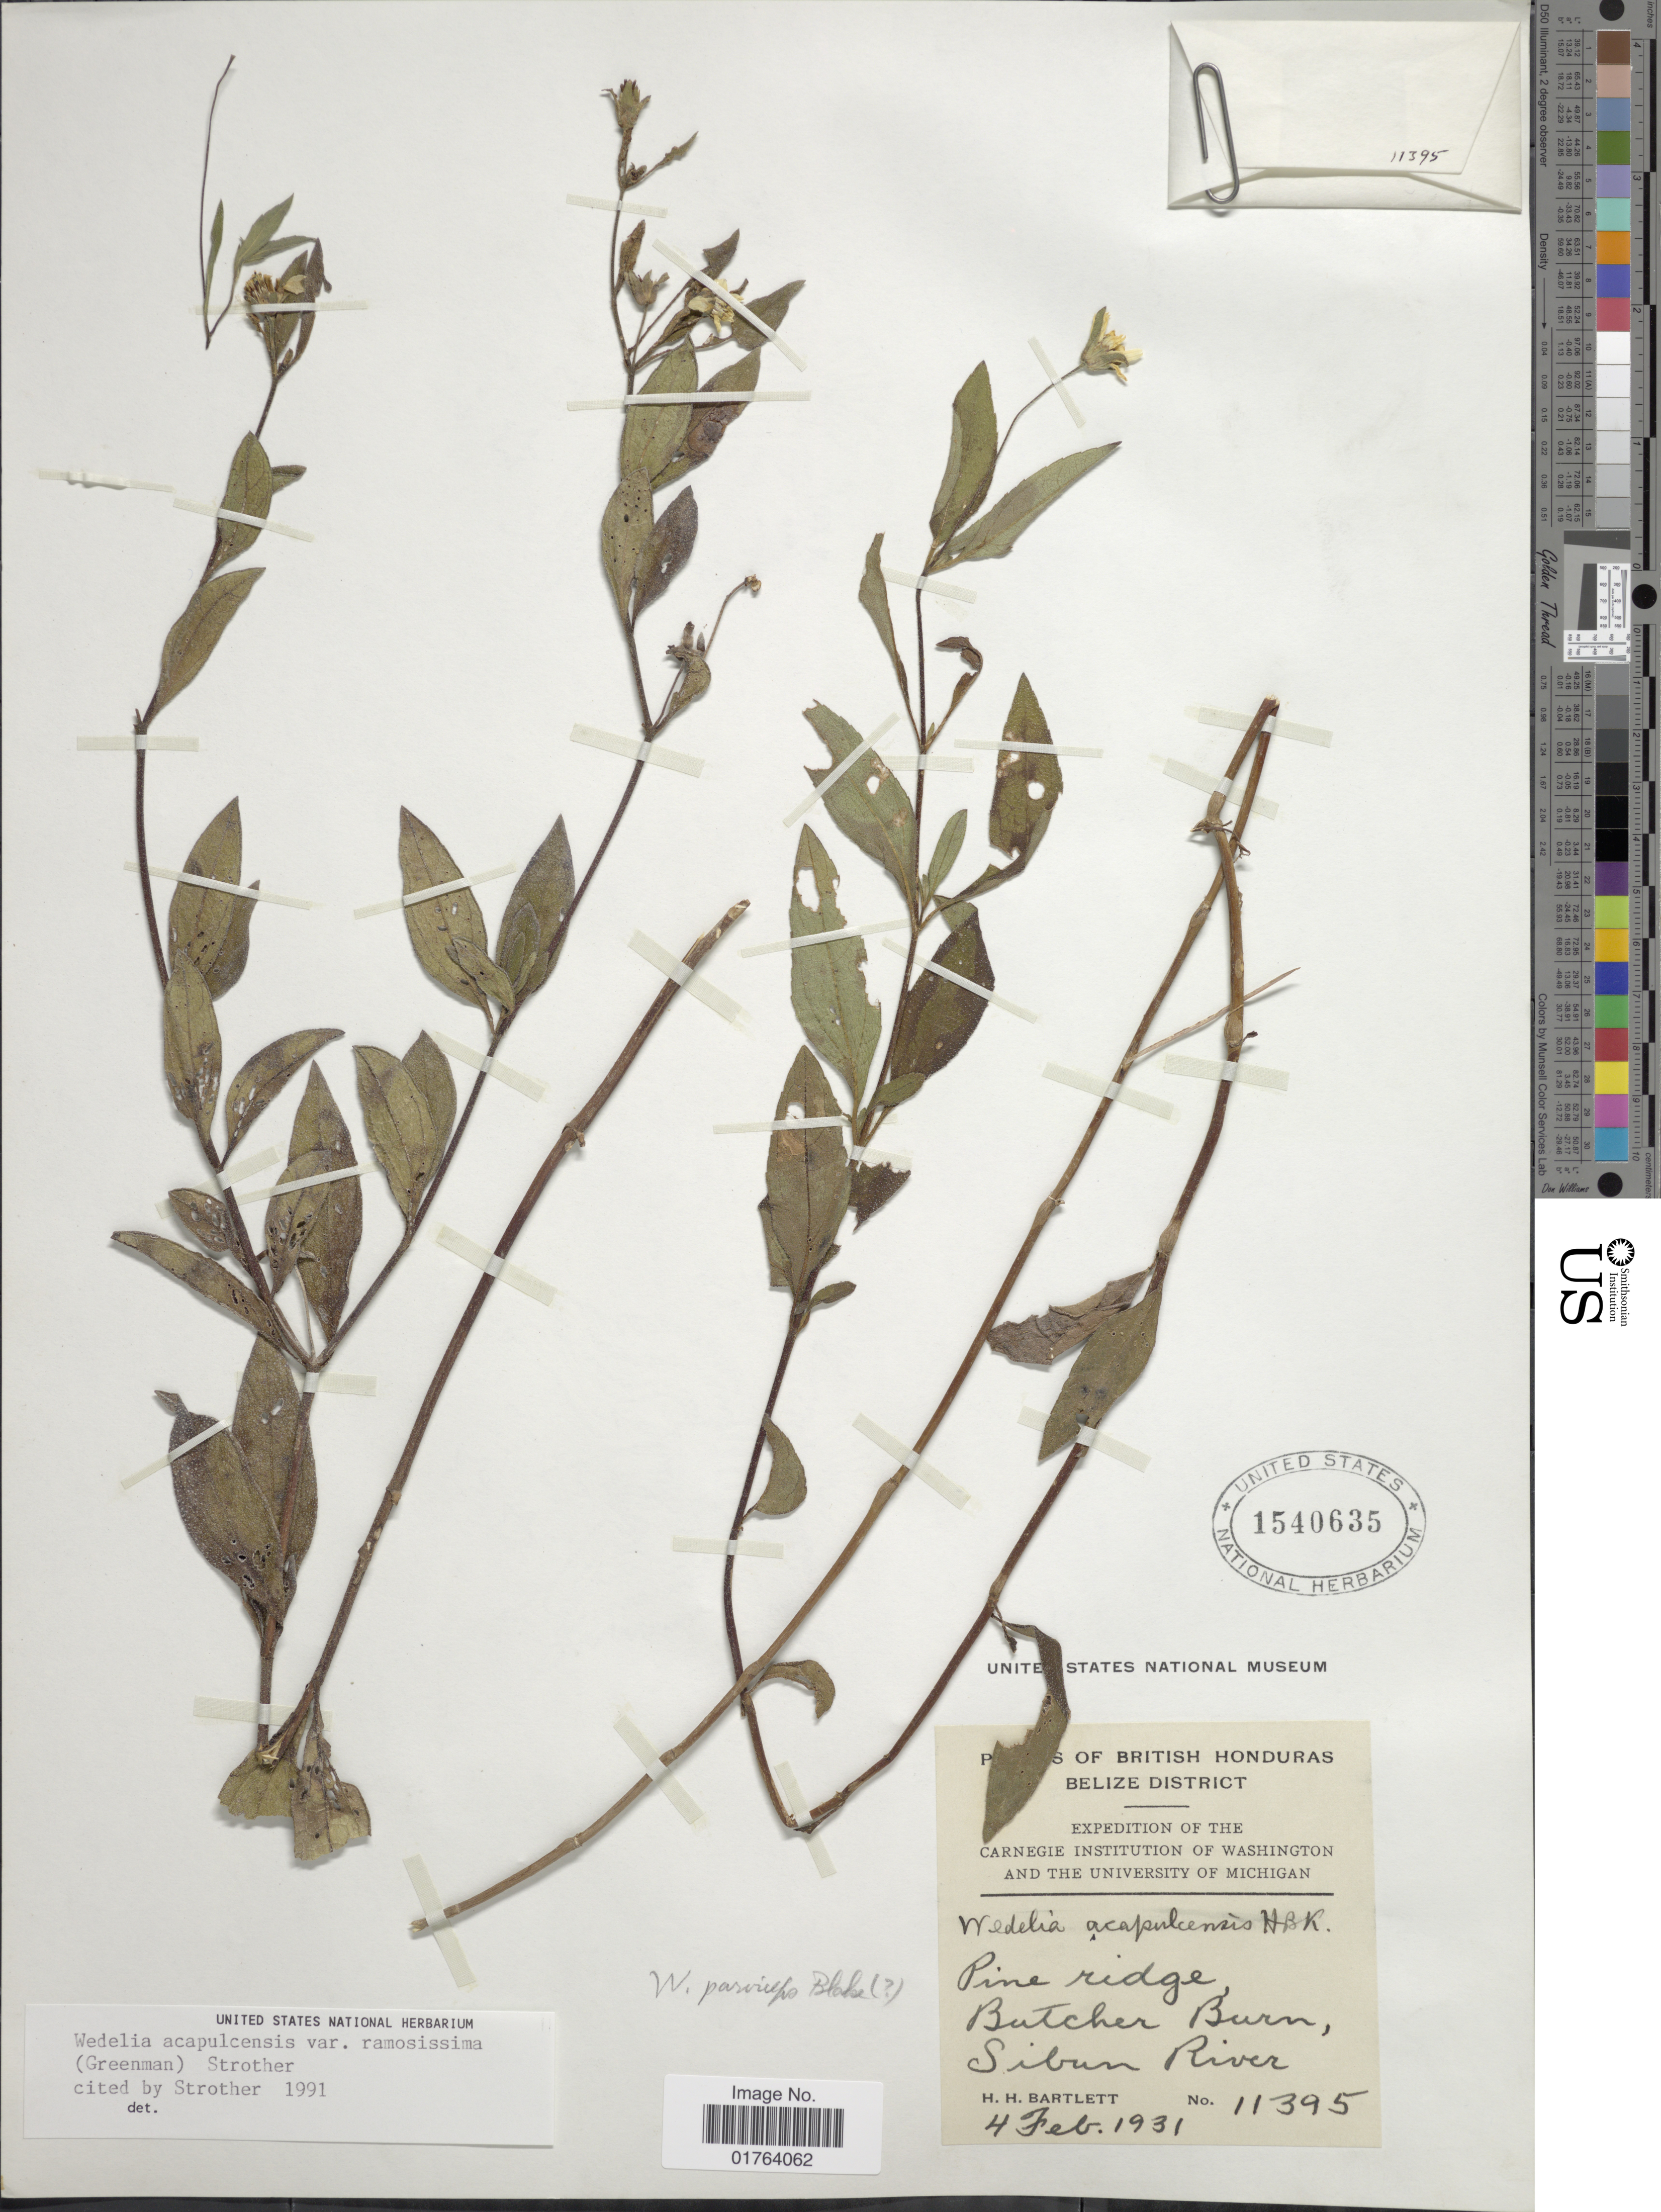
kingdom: Plantae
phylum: Tracheophyta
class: Magnoliopsida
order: Asterales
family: Asteraceae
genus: Wedelia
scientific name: Wedelia acapulcensis var. ramosissima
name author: (Greenm.) Strother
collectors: H. H. Bartlett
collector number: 11395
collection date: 1931-02-04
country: Belize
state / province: Belize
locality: Belize District. Butchir Burn, Sibur River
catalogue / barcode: US 1540635